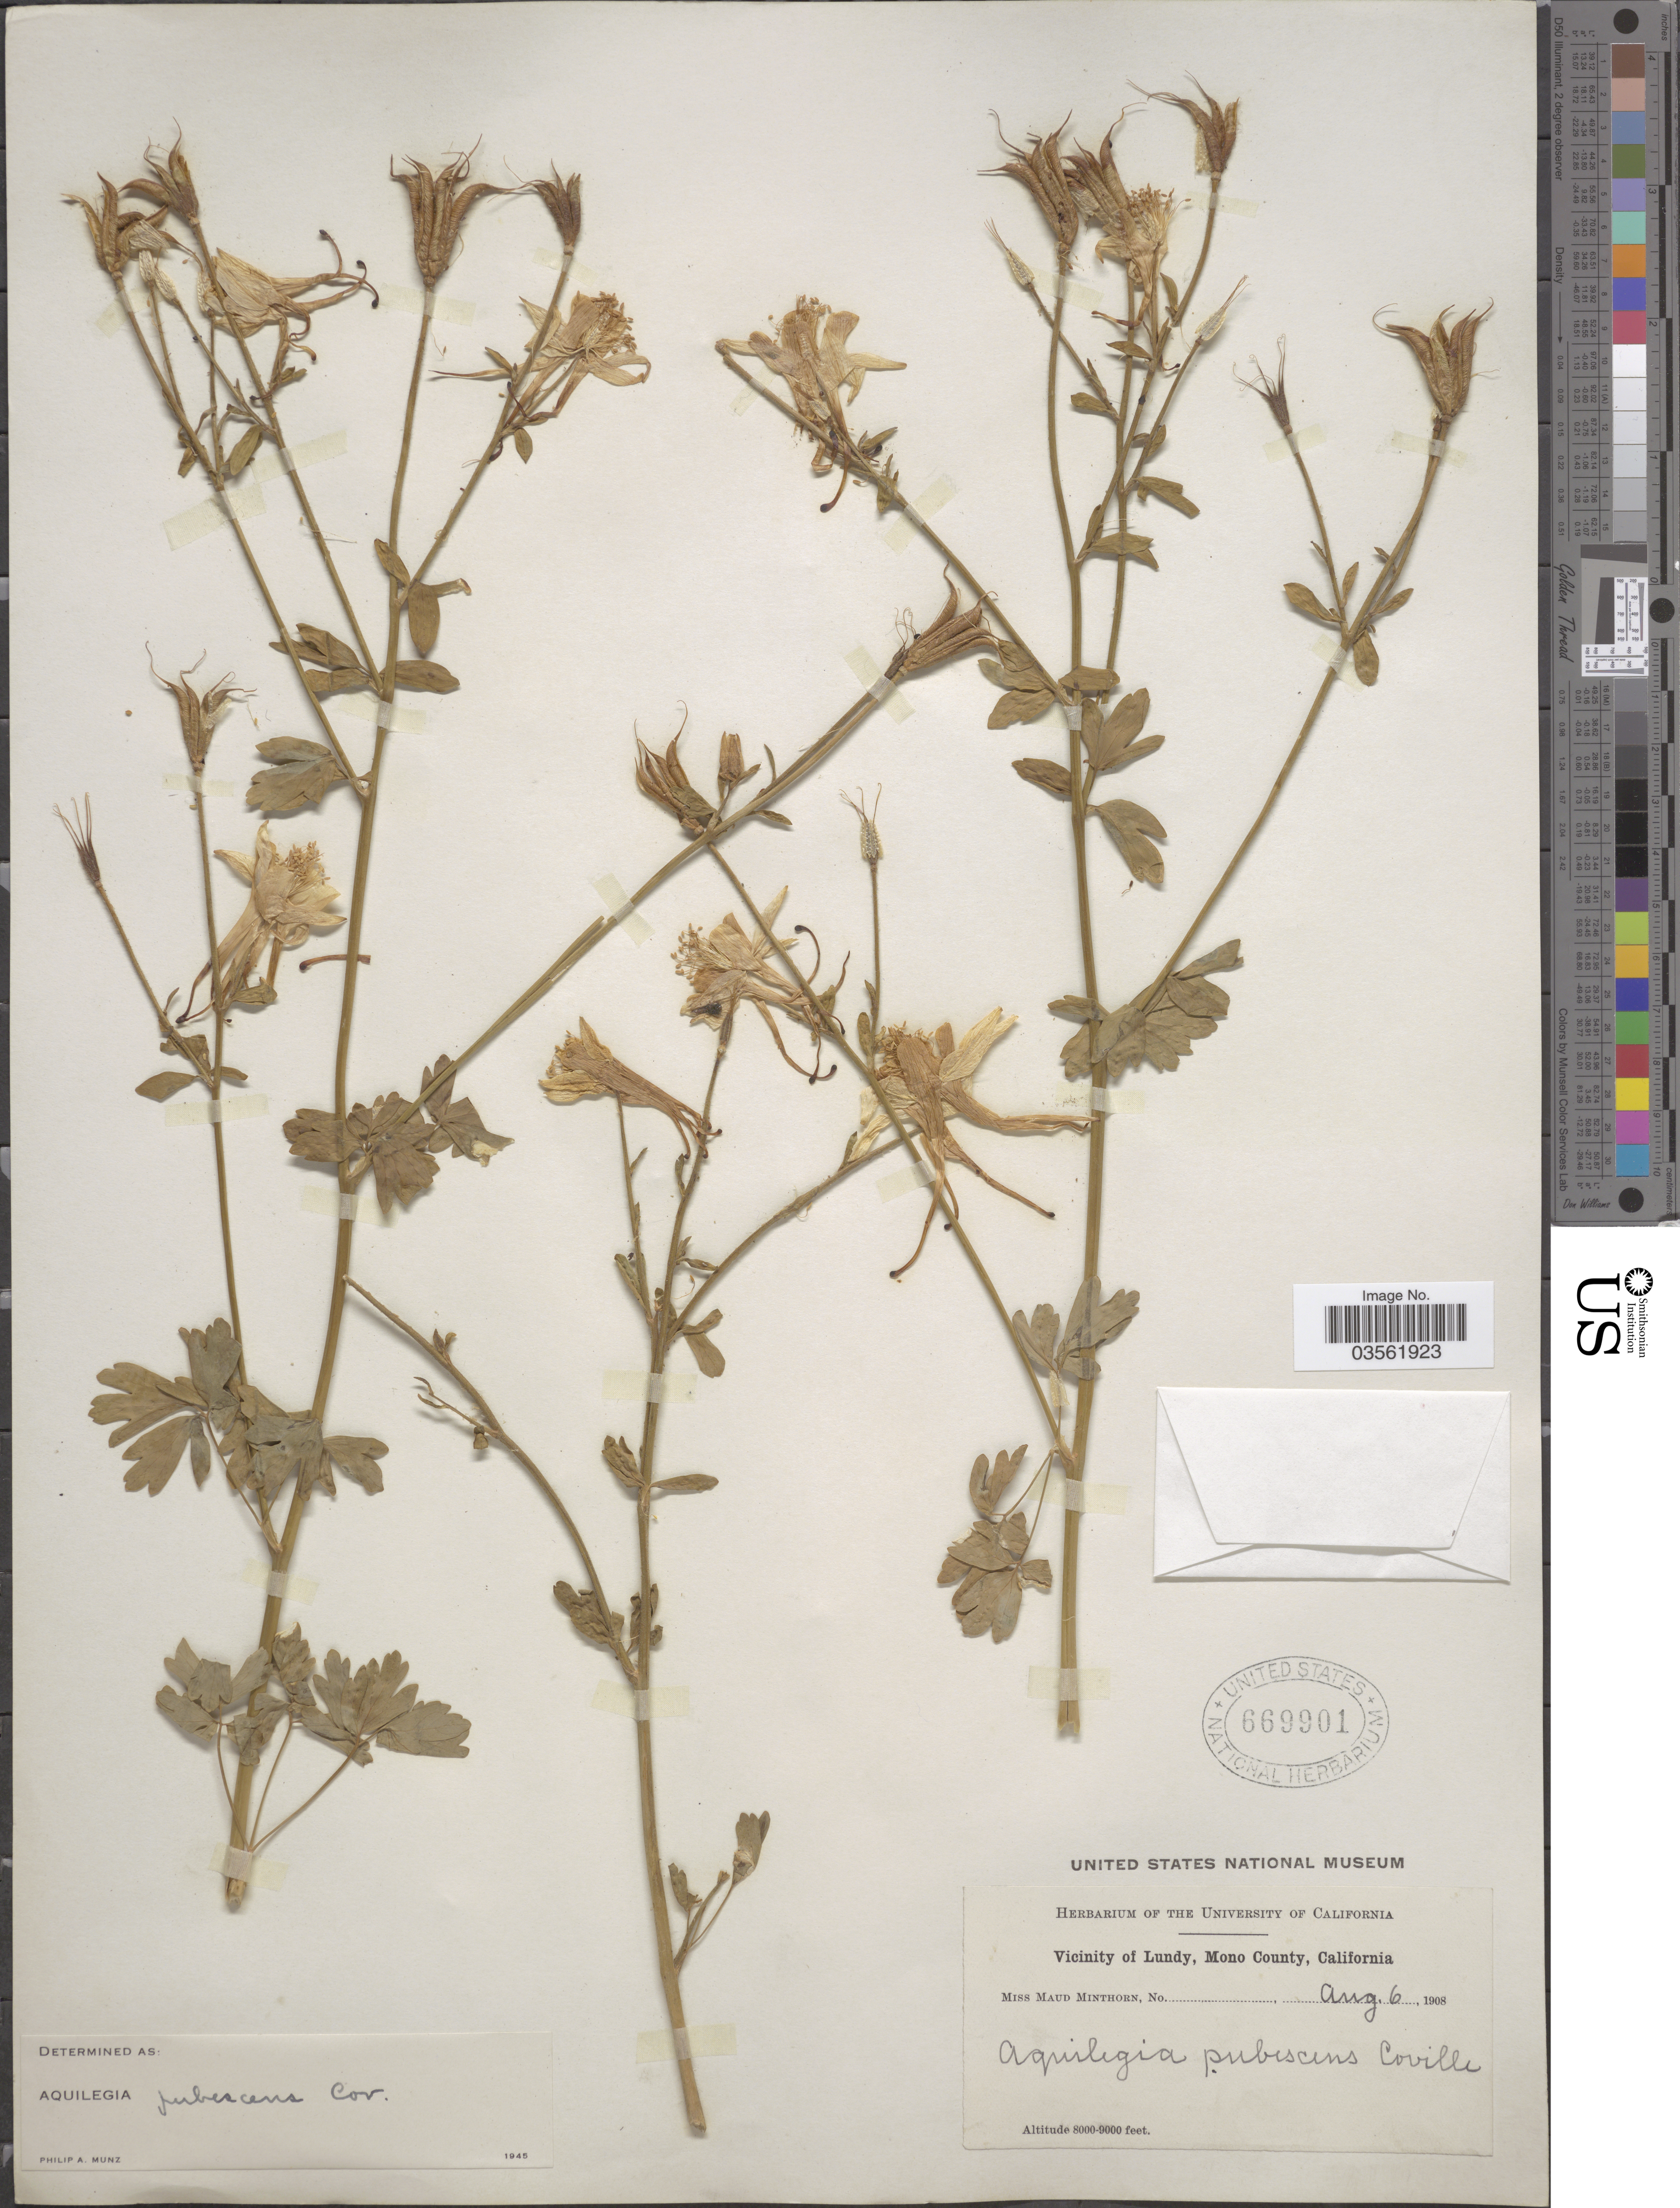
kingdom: Plantae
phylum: Tracheophyta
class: Magnoliopsida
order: Ranunculales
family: Ranunculaceae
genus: Aquilegia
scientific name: Aquilegia pubescens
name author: Coville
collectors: M. Minthorn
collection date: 1908-08-06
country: United States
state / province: California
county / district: Mono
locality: Vicinity of Lundy, Mono County.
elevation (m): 2438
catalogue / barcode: US 669901